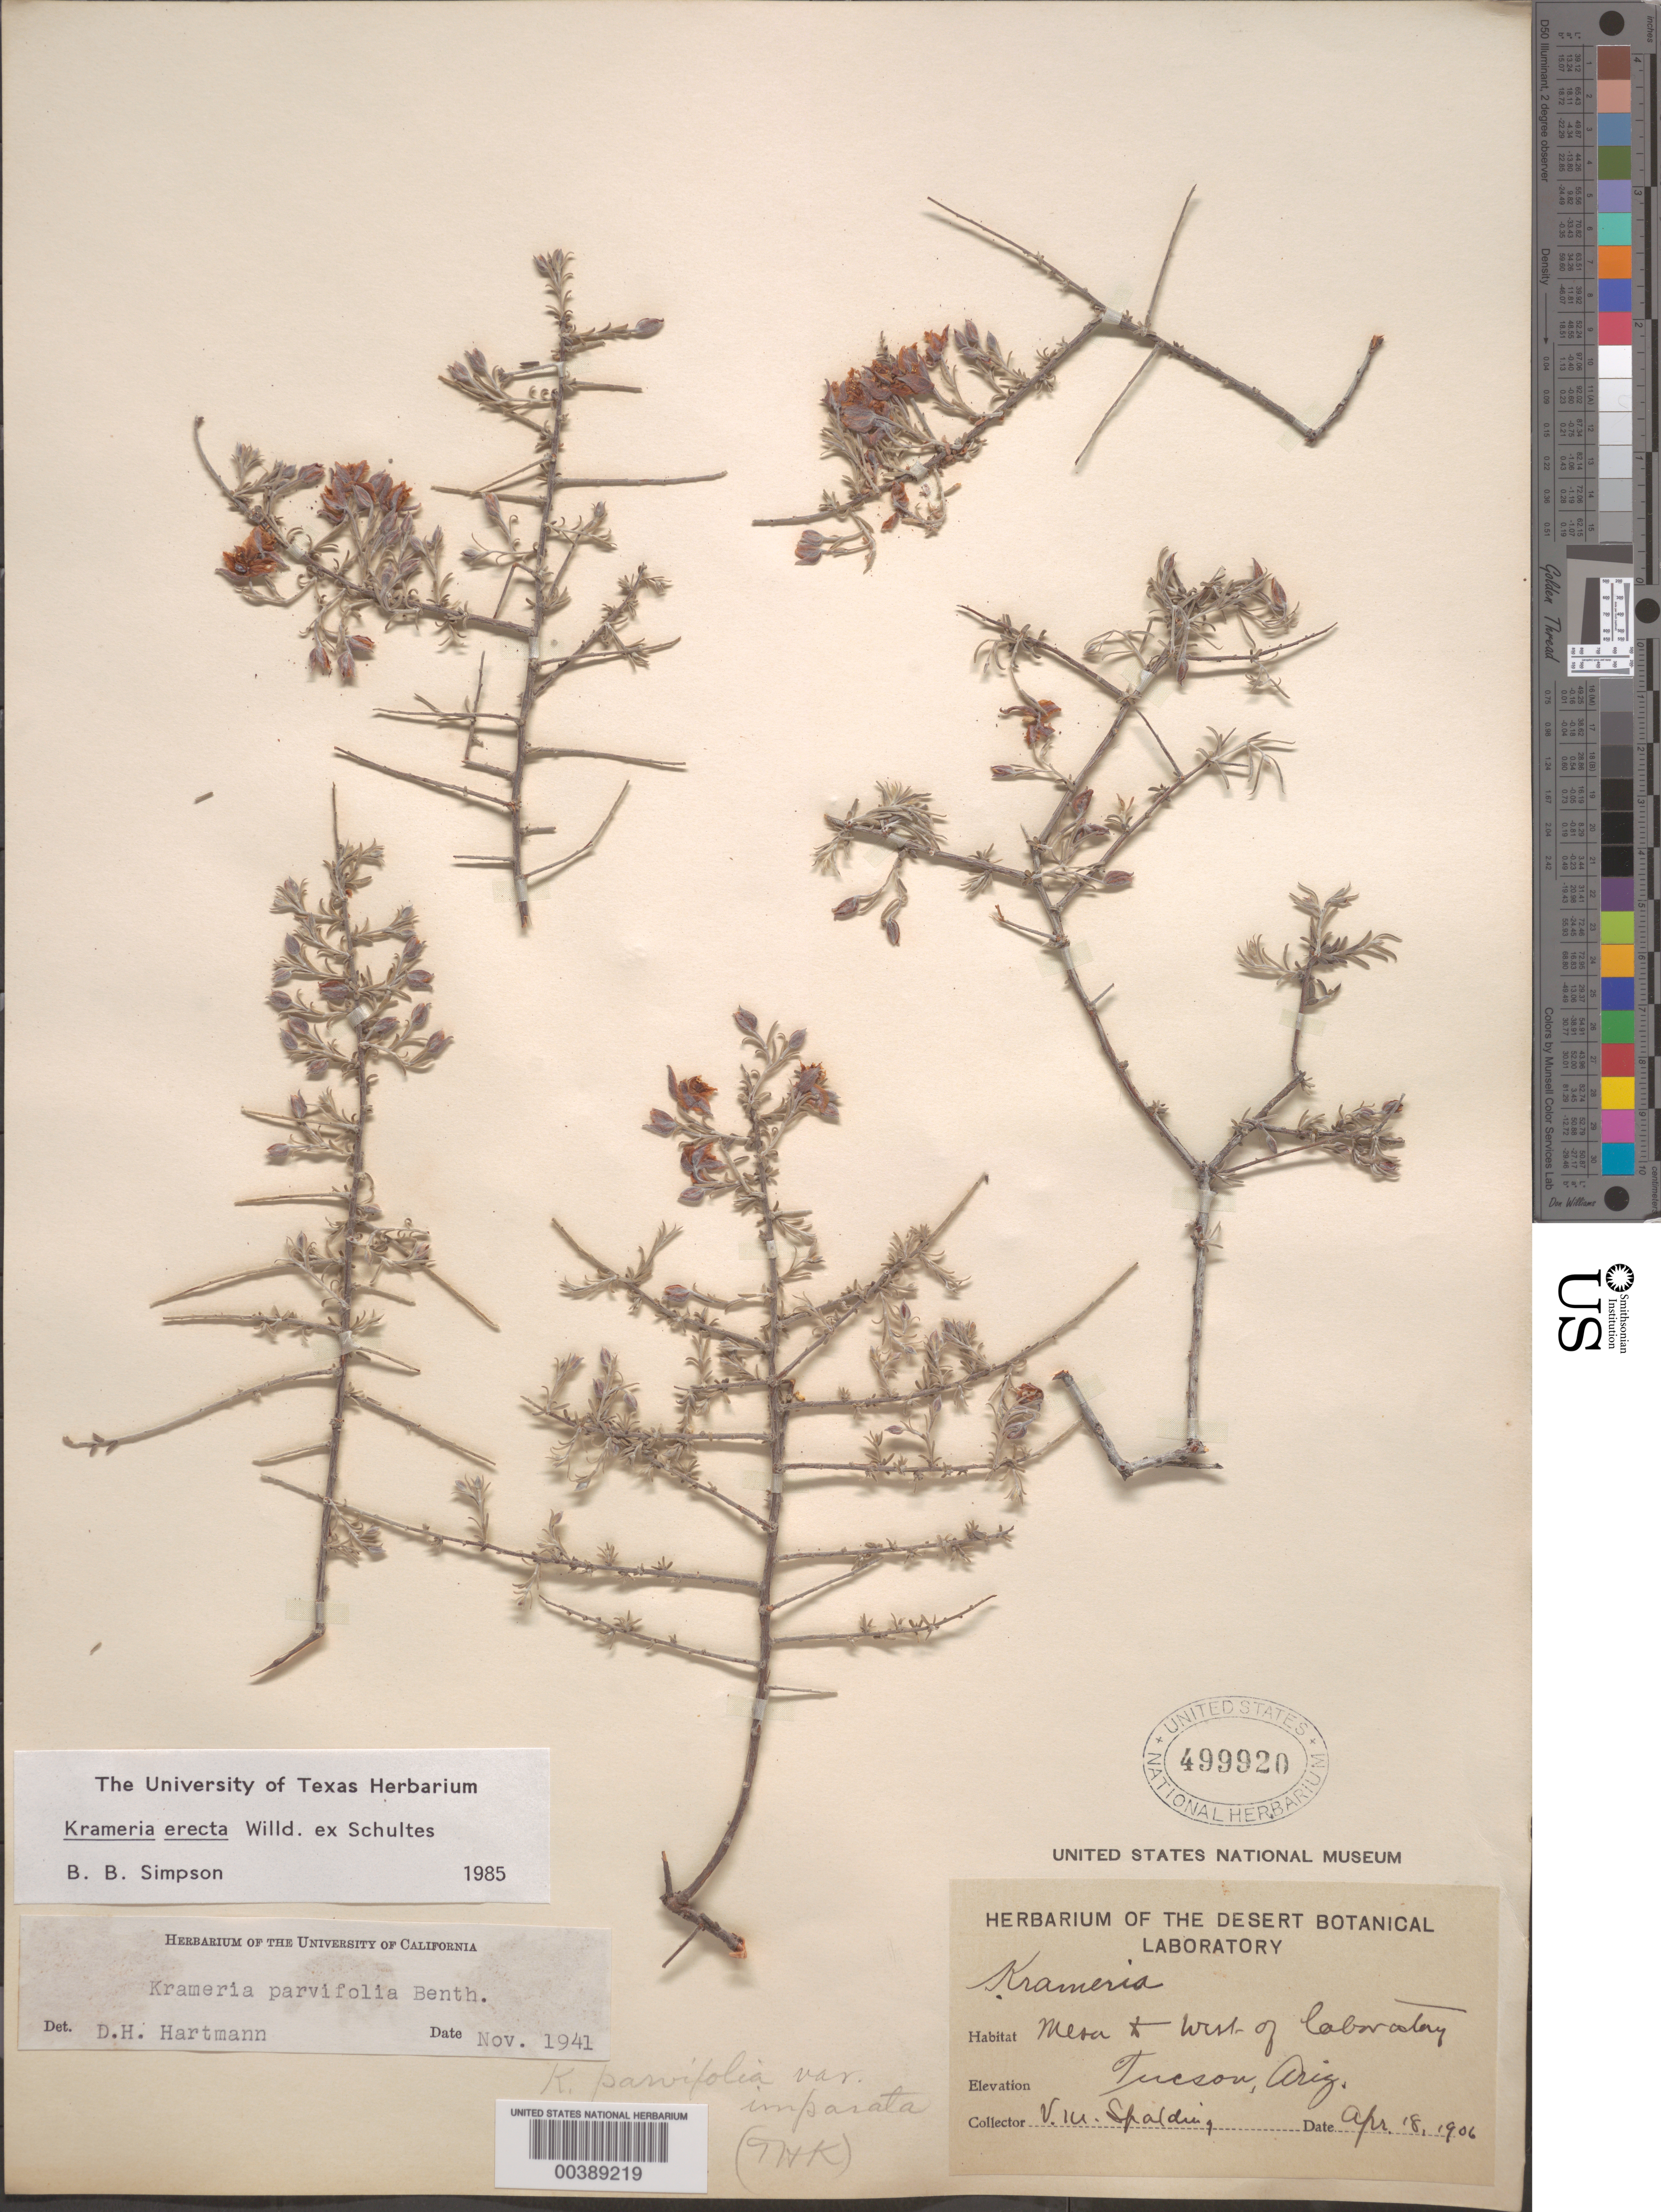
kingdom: Plantae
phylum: Tracheophyta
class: Magnoliopsida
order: Zygophyllales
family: Krameriaceae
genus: Krameria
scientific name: Krameria erecta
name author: Willd. ex Schult.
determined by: Simpson, B. B.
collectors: V. Spaulding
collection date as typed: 18 Apr 1906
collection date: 1906-04-18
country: United States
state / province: Arizona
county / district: Pima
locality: Mesa to w of laboratory; tucson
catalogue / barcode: US 499920